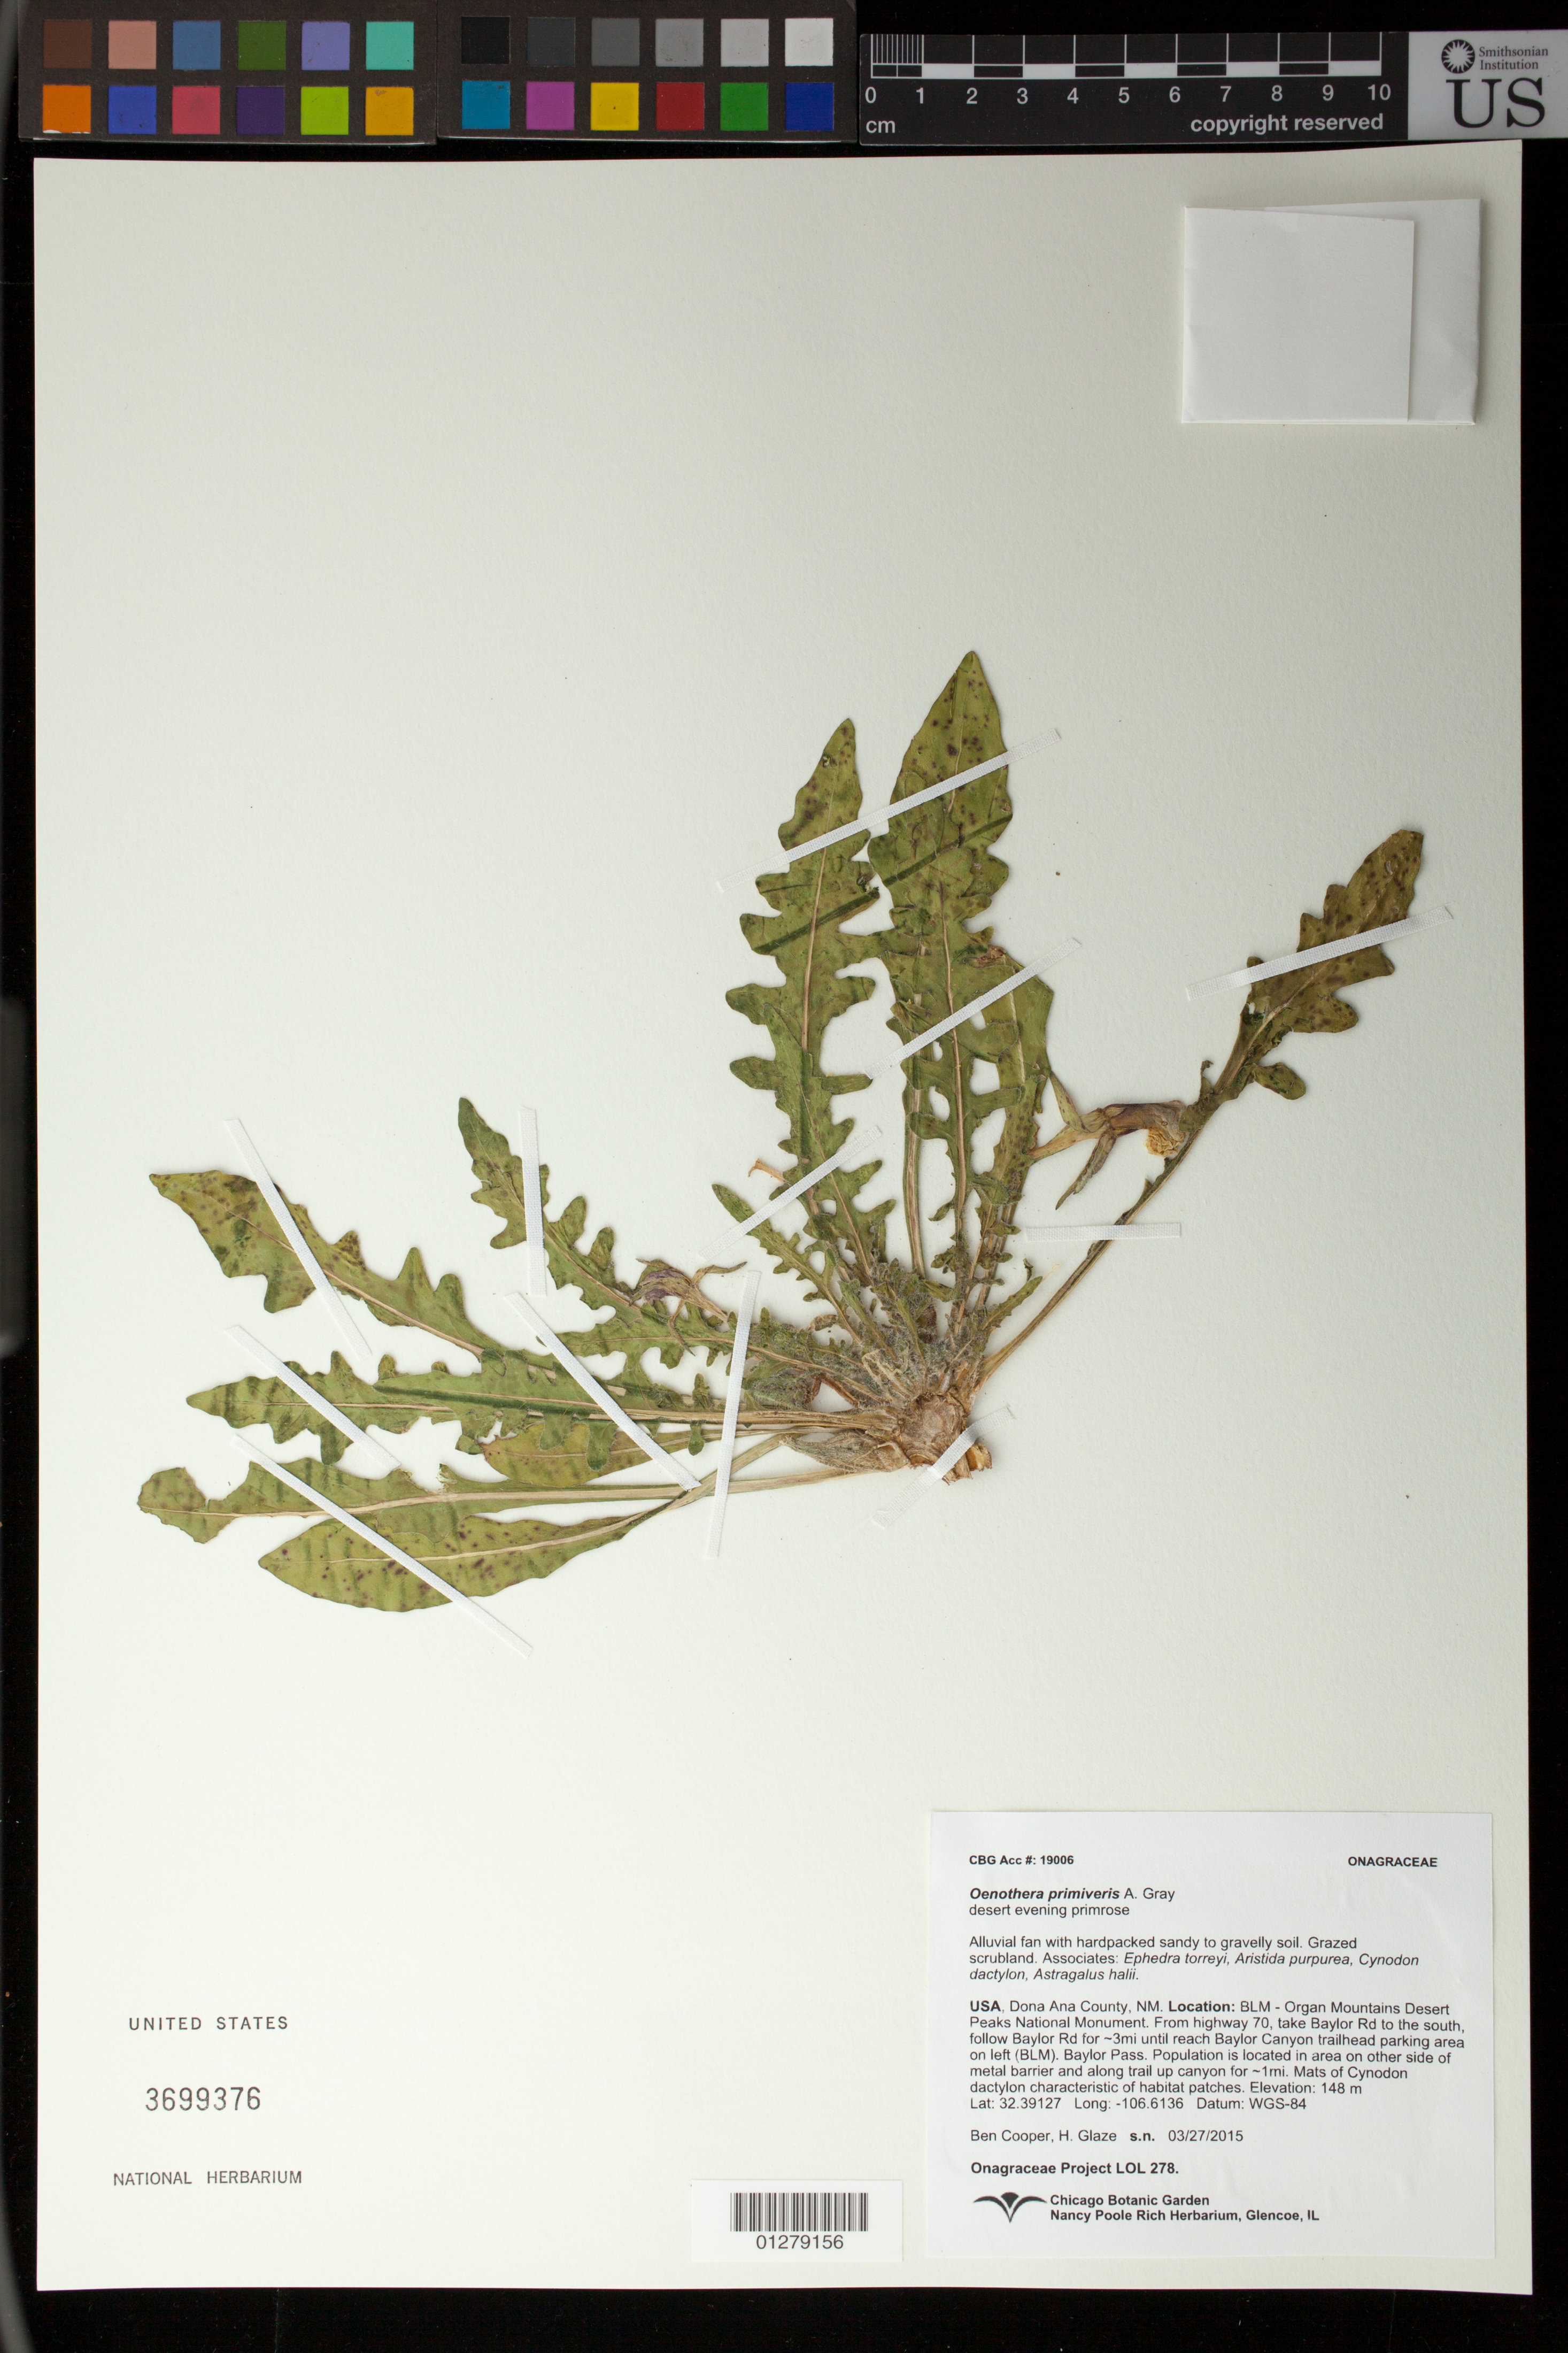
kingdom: Plantae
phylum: Tracheophyta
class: Magnoliopsida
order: Myrtales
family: Onagraceae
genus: Oenothera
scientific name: Oenothera primiveris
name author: A. Gray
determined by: Wagner, W. L., (BOT), Smithsonian Institution - National Museum of Natural History (UNITED STATES)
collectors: B. J. Cooper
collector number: LOL 278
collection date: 2015-03-27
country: United States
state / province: New Mexico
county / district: Brewster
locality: BLM - Organ Mountains Desert Peaks National Monument. From highway 70, take Baylor Rd to the south, follow Baylor Rd for ~3 mi until reach Baylor Canyon trailhead parking area on left (BLM). Population is located in area on other side of metal barrier and along trail up canyon for ~1 mi. Mats of Cynodon dactylon characteristic of habitat patches.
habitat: Alluvial fan with hardpacked sandy to gravelly soil. Grazed scrubland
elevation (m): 148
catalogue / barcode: US 3699376